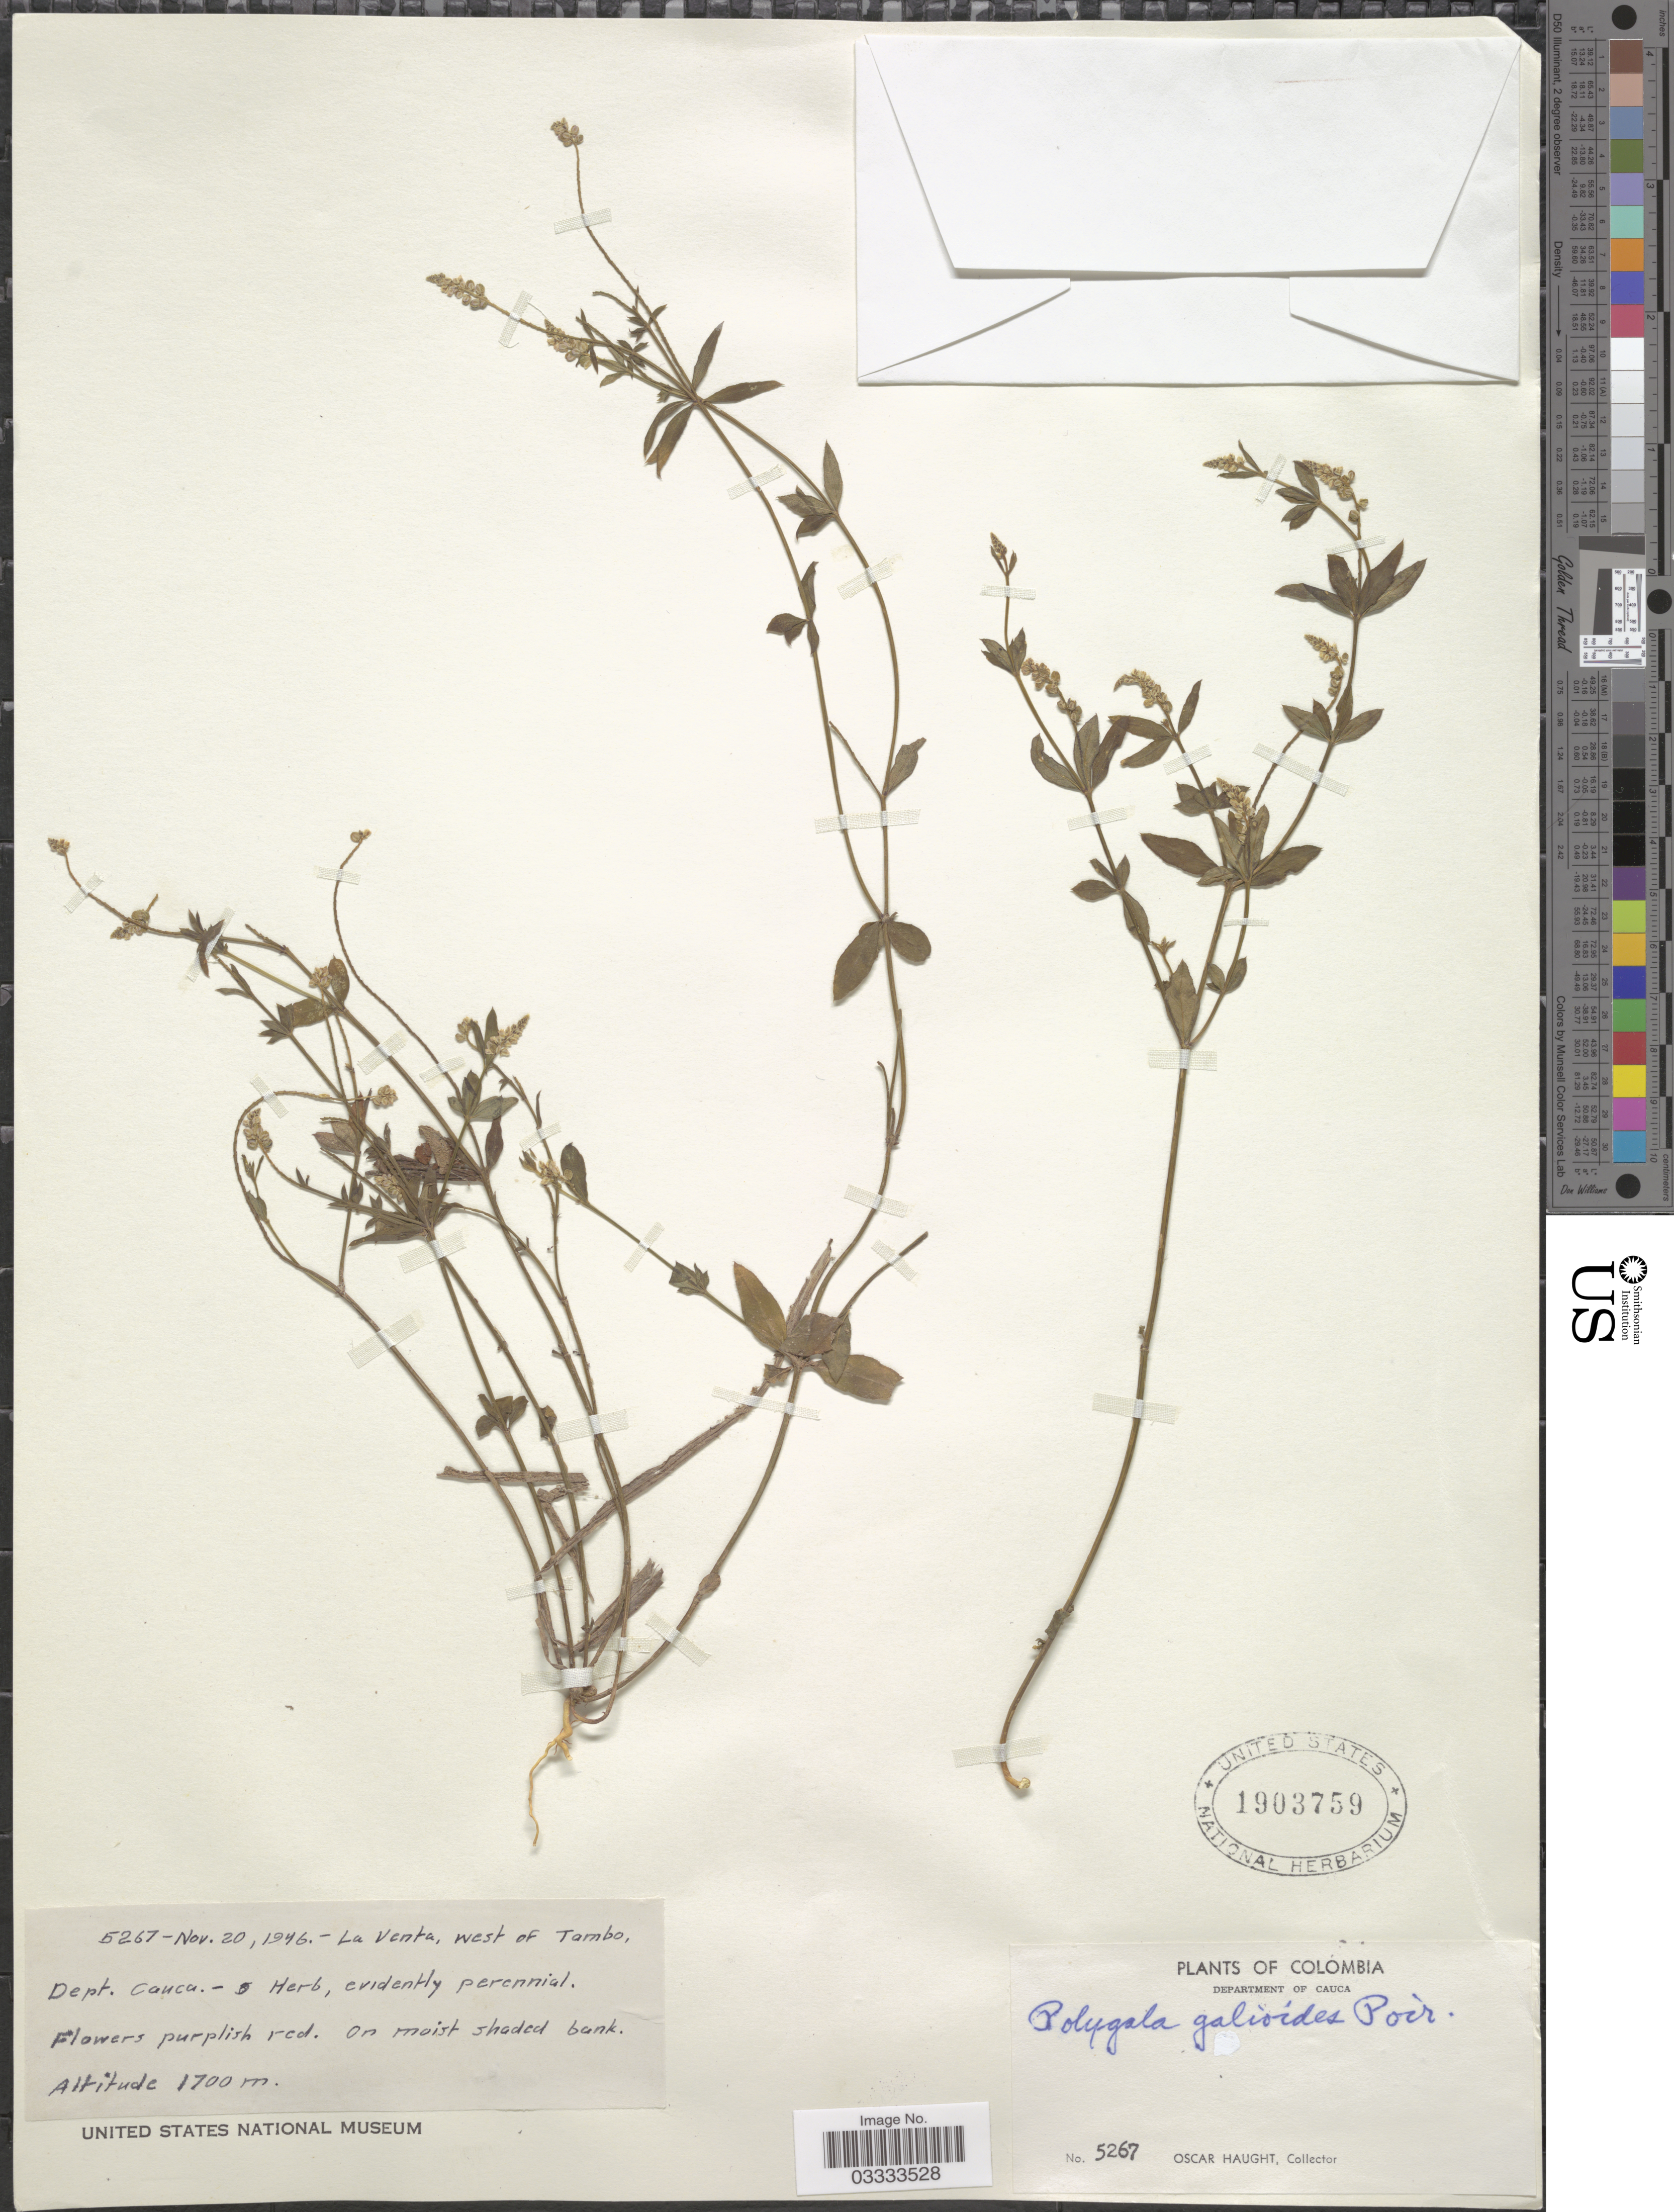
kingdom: Plantae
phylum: Tracheophyta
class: Magnoliopsida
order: Fabales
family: Polygalaceae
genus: Polygala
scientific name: Polygala galioides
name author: Poir.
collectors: O. Haught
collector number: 5267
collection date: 1946-11-20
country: Colombia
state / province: Cauca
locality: La Venta, west of Tambo, Dept. Cauca.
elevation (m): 1700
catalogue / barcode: US 1903759